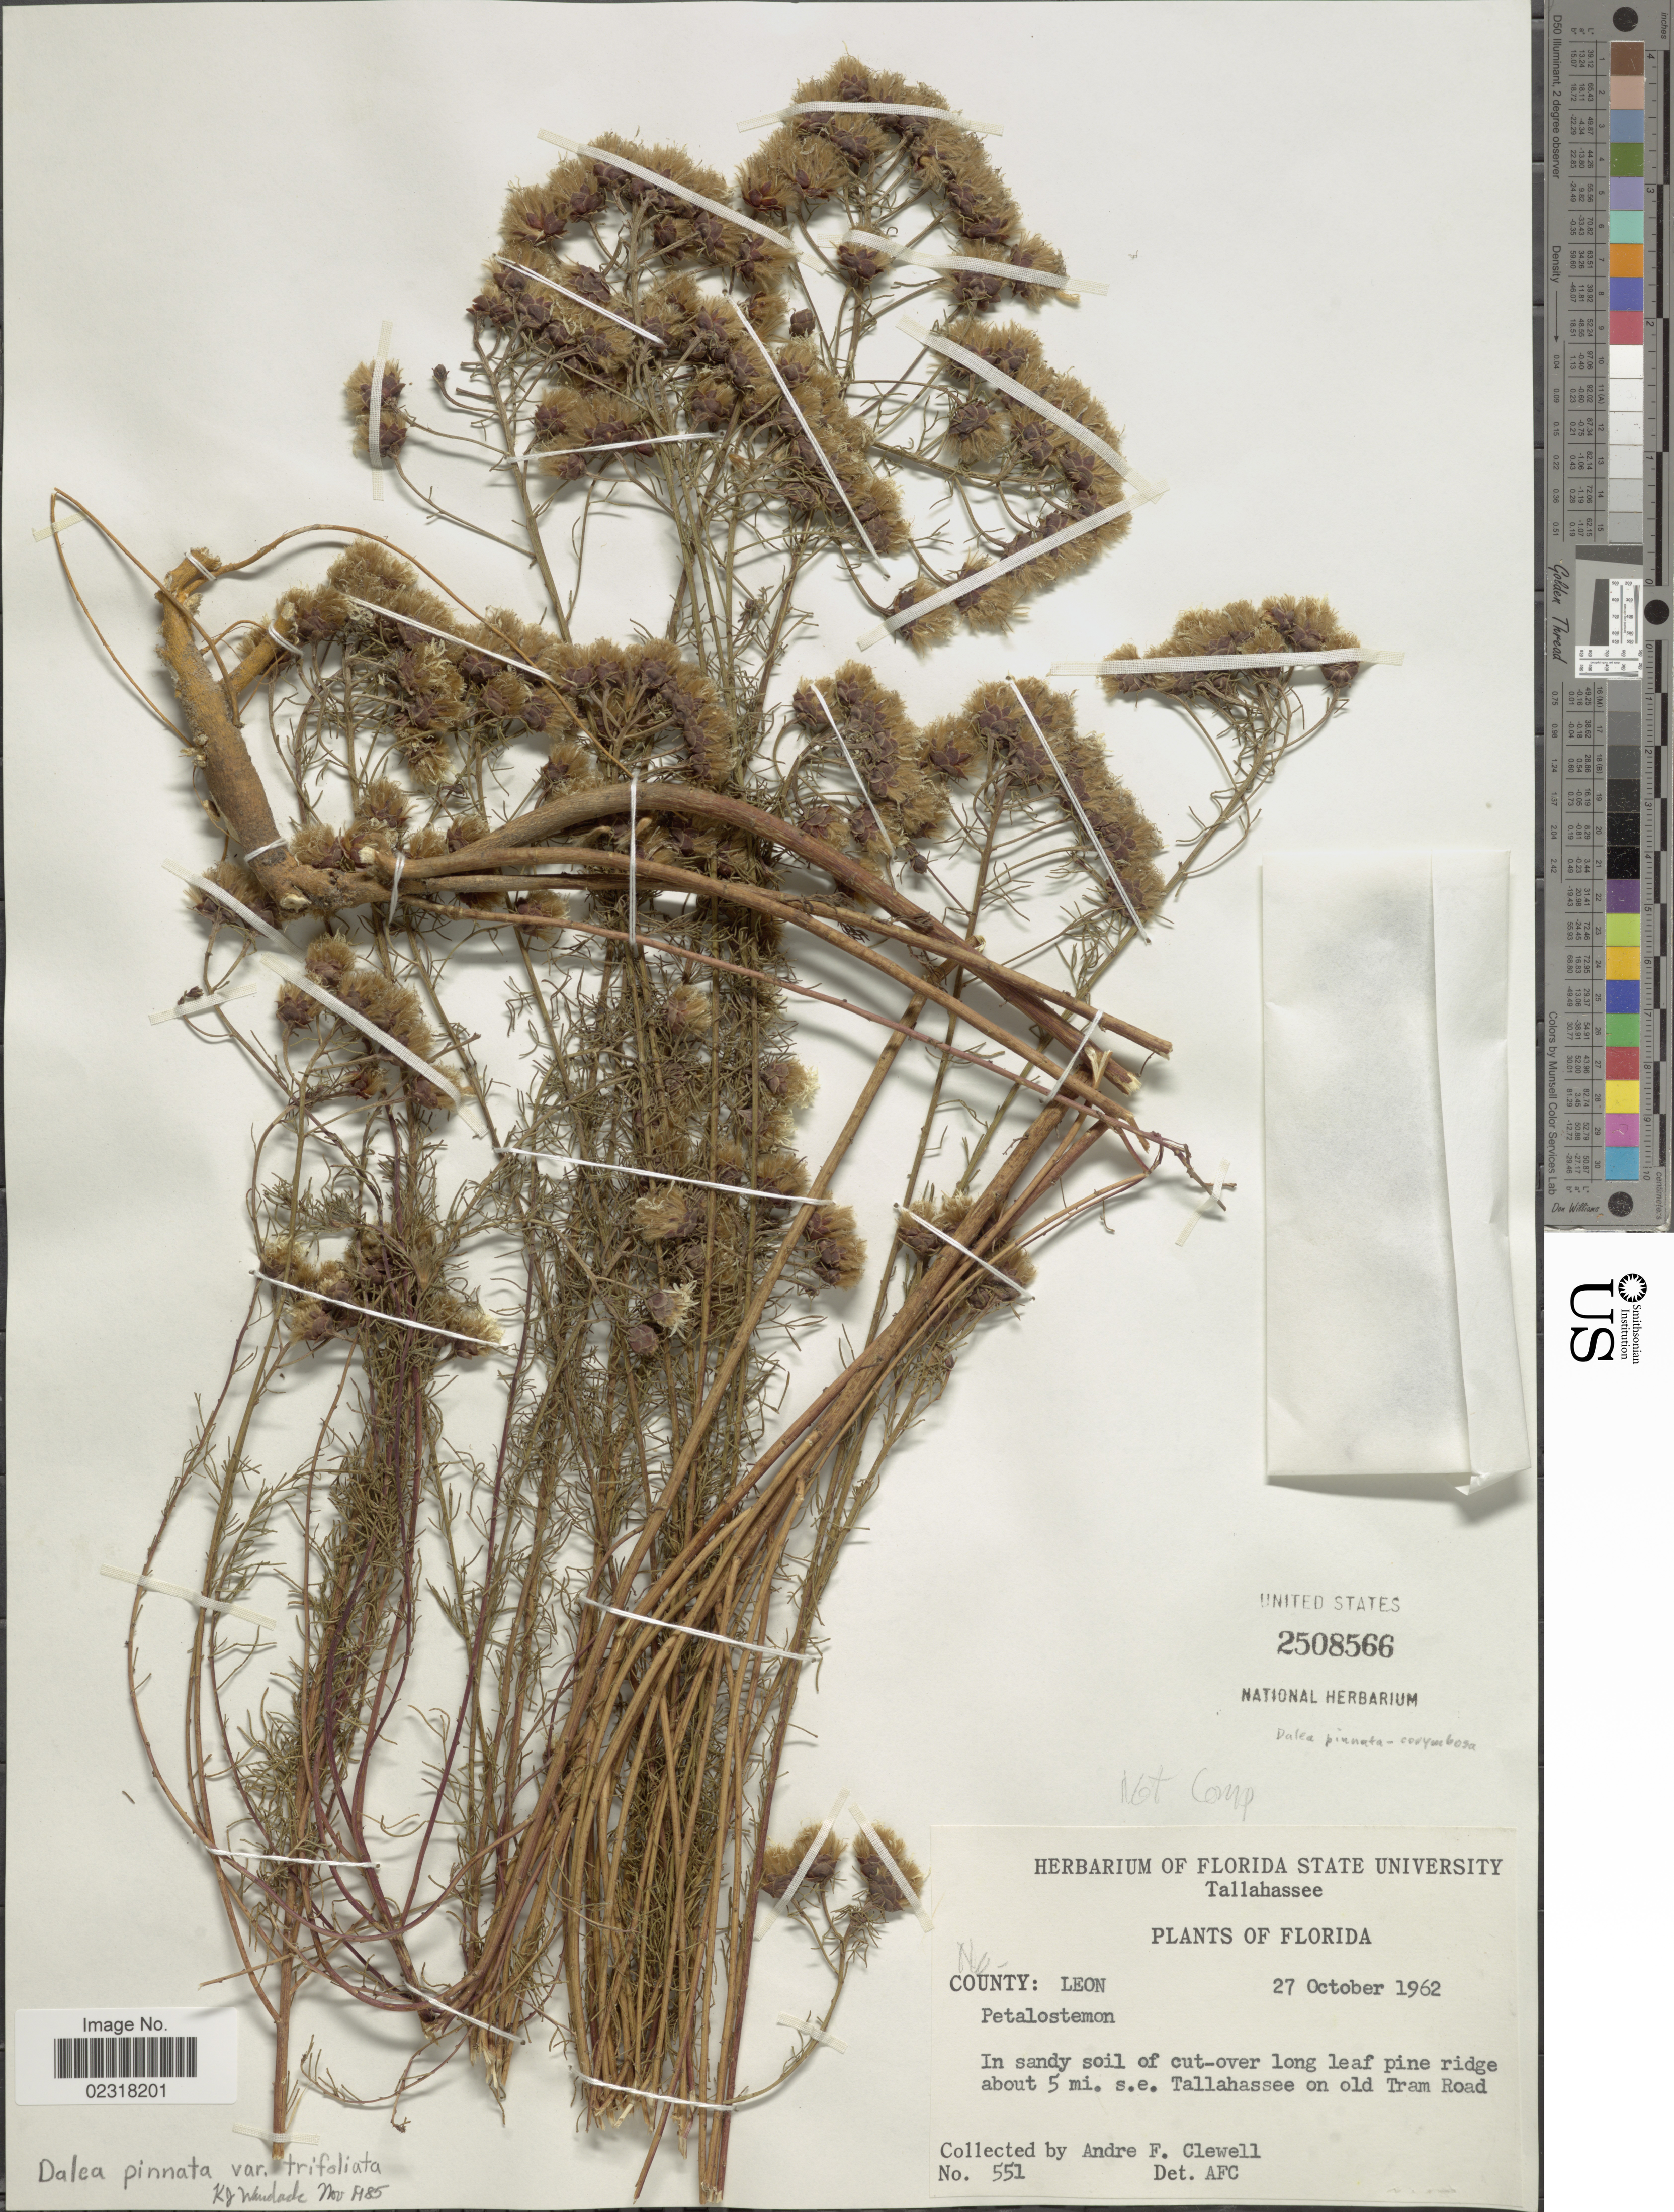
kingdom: Plantae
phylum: Tracheophyta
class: Magnoliopsida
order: Fabales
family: Fabaceae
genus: Dalea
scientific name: Dalea pinnata var. trifoliata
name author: (Chapman) Barneby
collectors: A. Clewell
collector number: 551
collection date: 1962-10-27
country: United States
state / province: Florida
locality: Leon, In sandy soil of cut-over long leaf pine ridge about 5 mi. s.e. Tallahassee on old Tram Road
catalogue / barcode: US 2508566